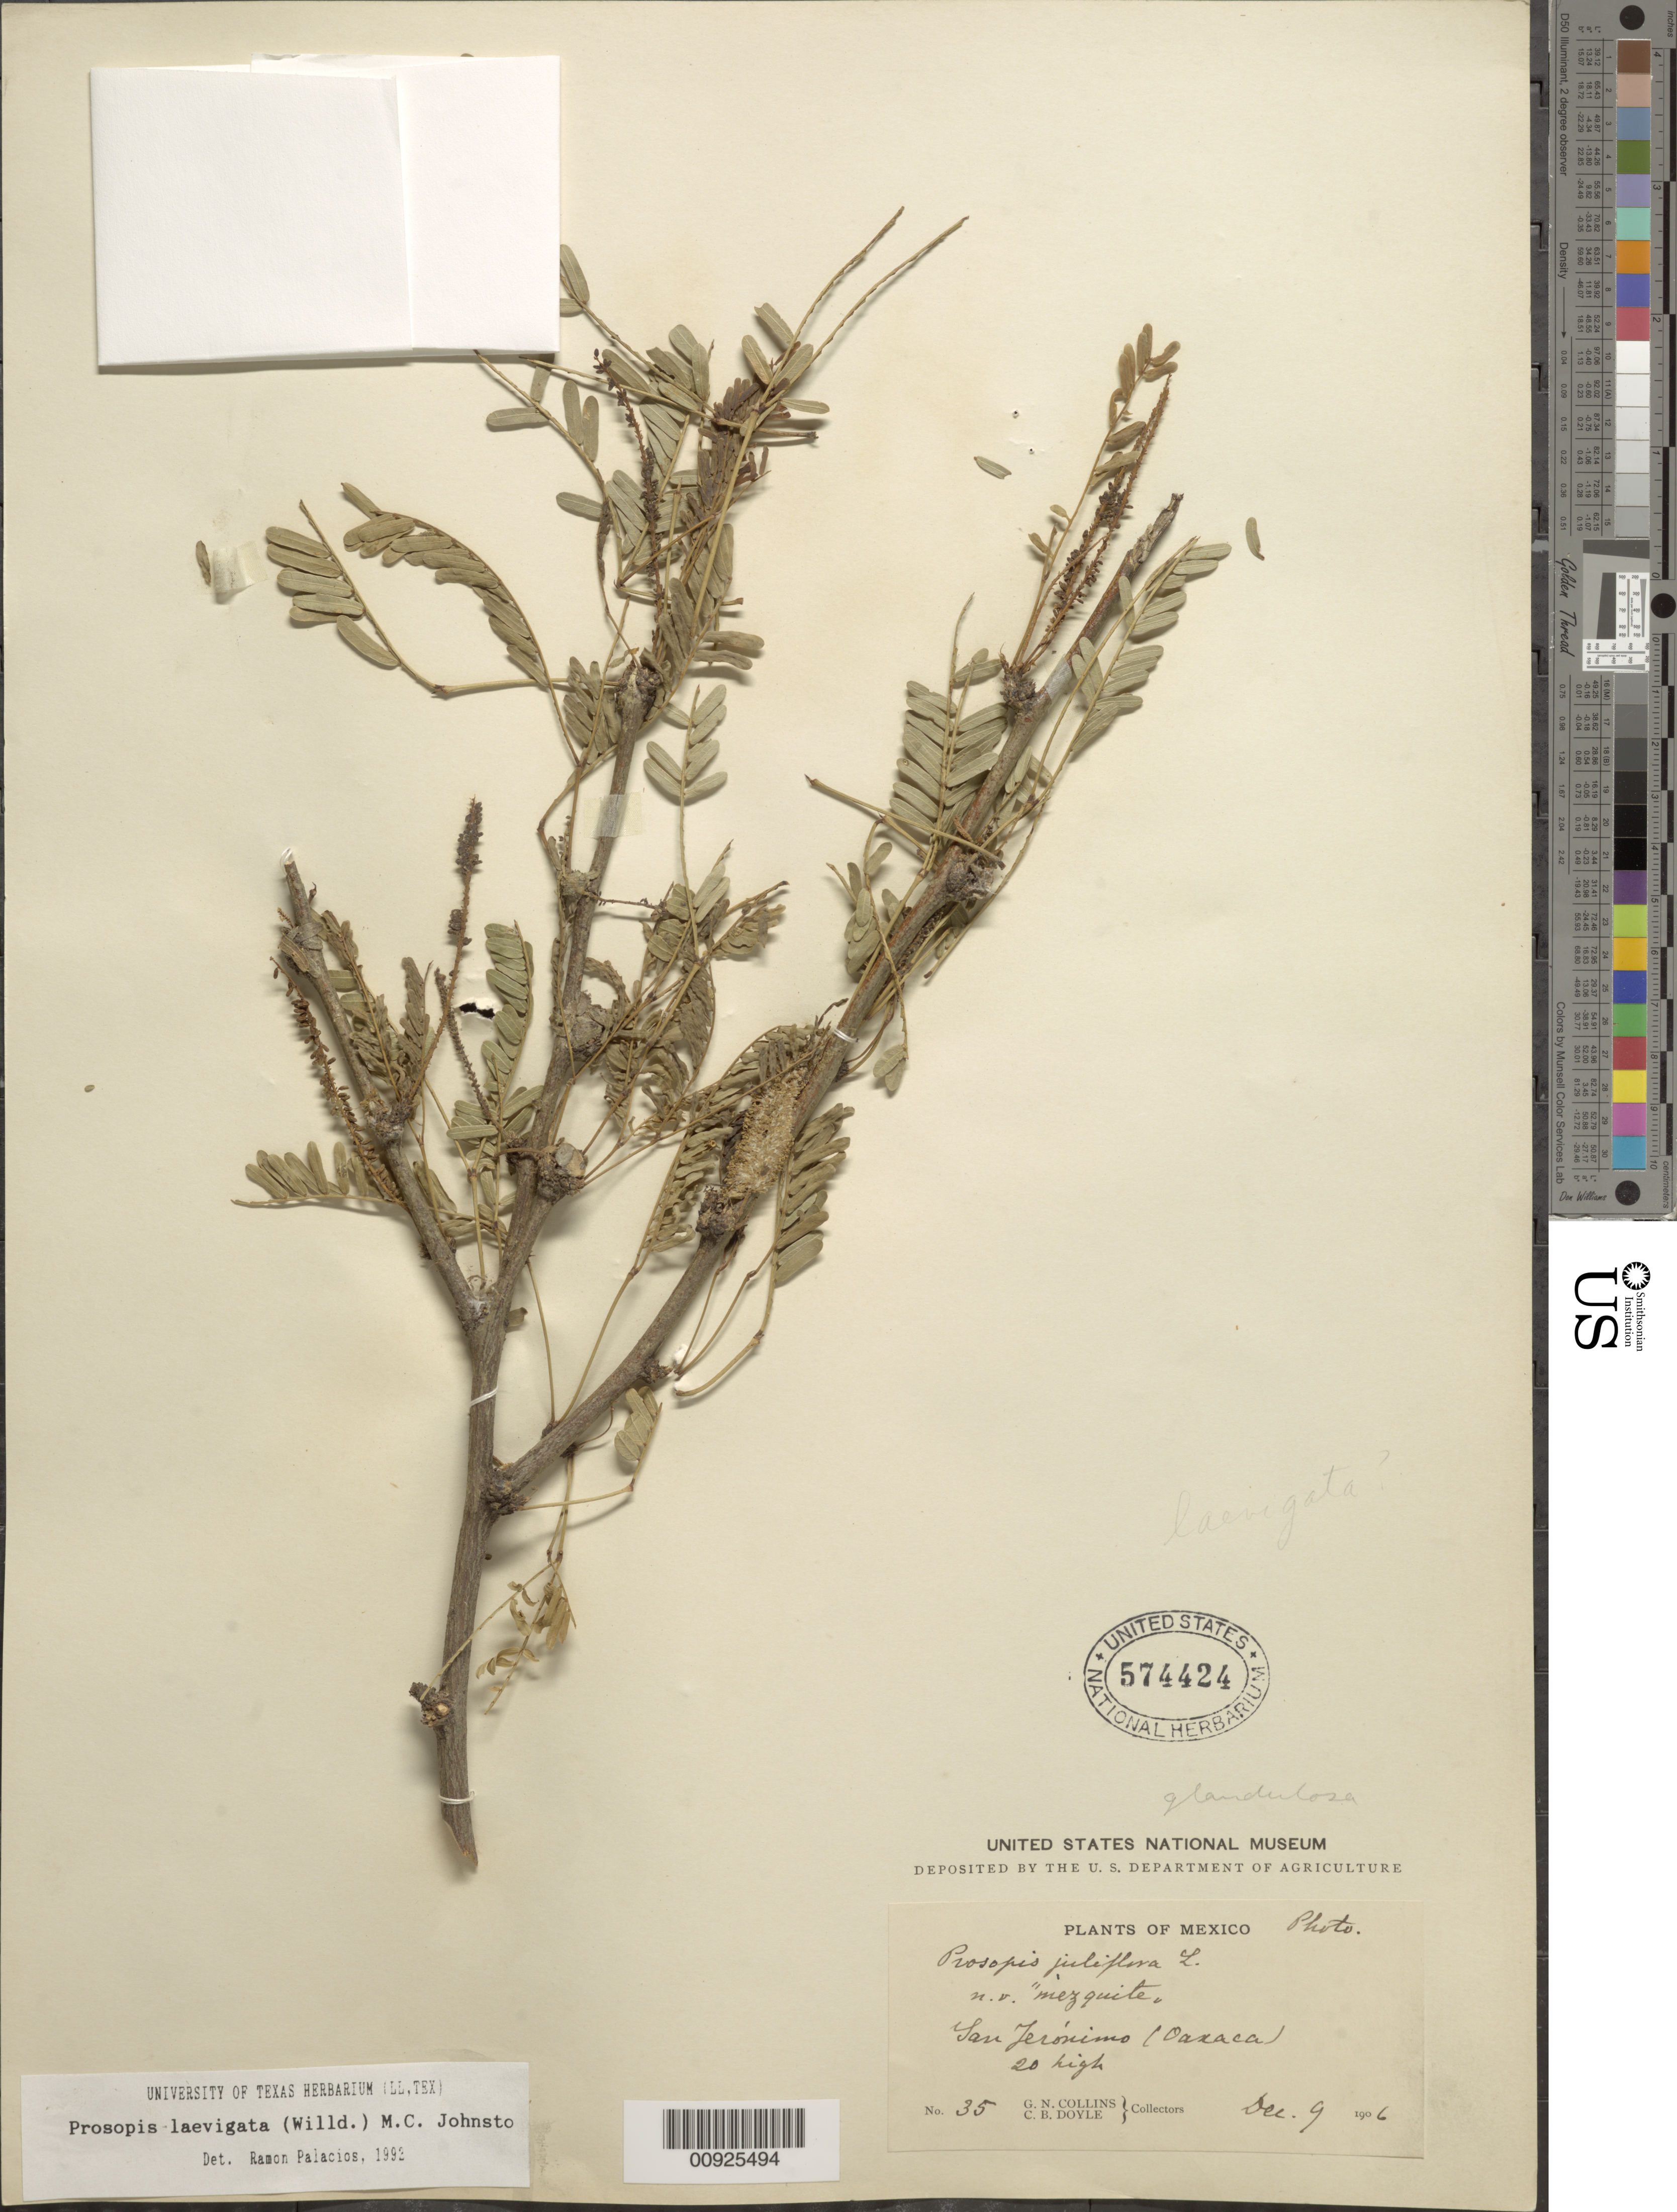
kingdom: Plantae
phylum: Tracheophyta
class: Magnoliopsida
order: Fabales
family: Fabaceae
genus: Neltuma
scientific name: Neltuma laevigata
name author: (Humb. & Bonpl. ex Willd.) Britton & Rose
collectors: G. N. Collins & C. Doyle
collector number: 35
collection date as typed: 09 Dec 1906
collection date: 1906-12-09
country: Mexico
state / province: Oaxaca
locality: San Jerónimo (Oaxaca).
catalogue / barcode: US 574424